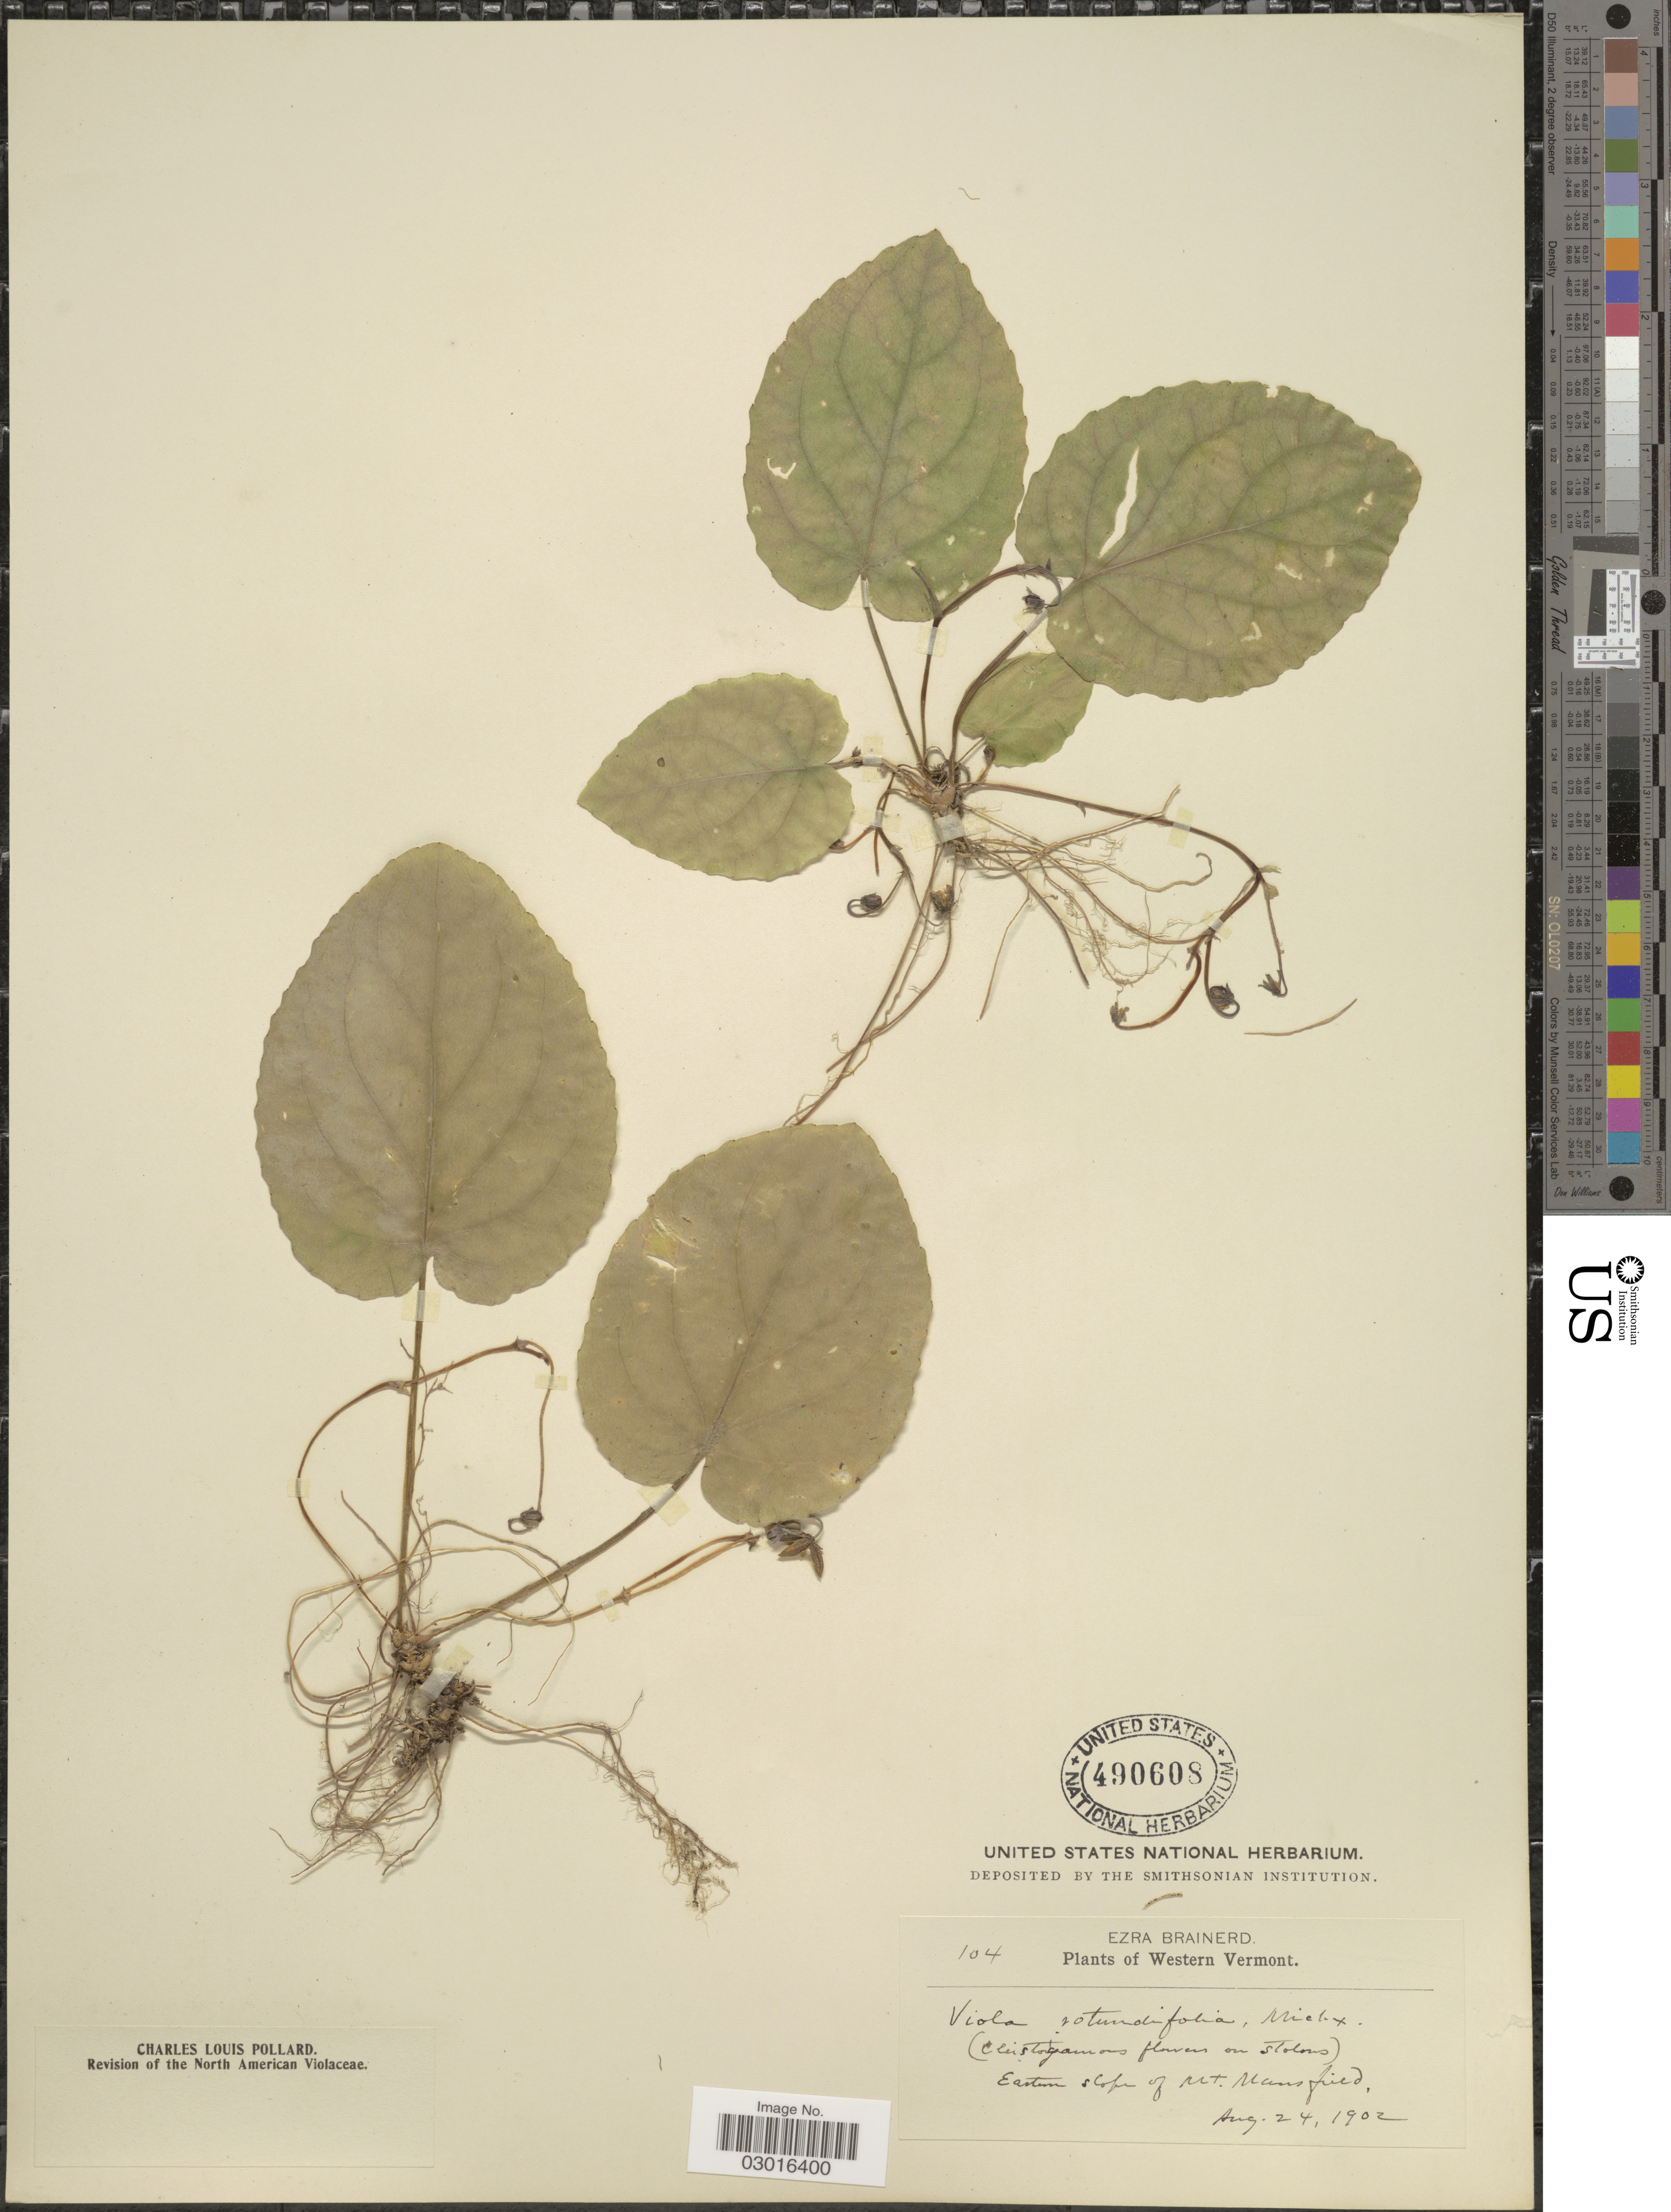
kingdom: Plantae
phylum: Tracheophyta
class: Magnoliopsida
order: Malpighiales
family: Violaceae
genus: Viola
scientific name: Viola rotundifolia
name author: Michx.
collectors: E. Brainerd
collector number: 104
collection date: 1902-08-24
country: United States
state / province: Vermont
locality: Western Vermont. Eastern slope of Mt. Mansfield.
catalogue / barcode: US 490608